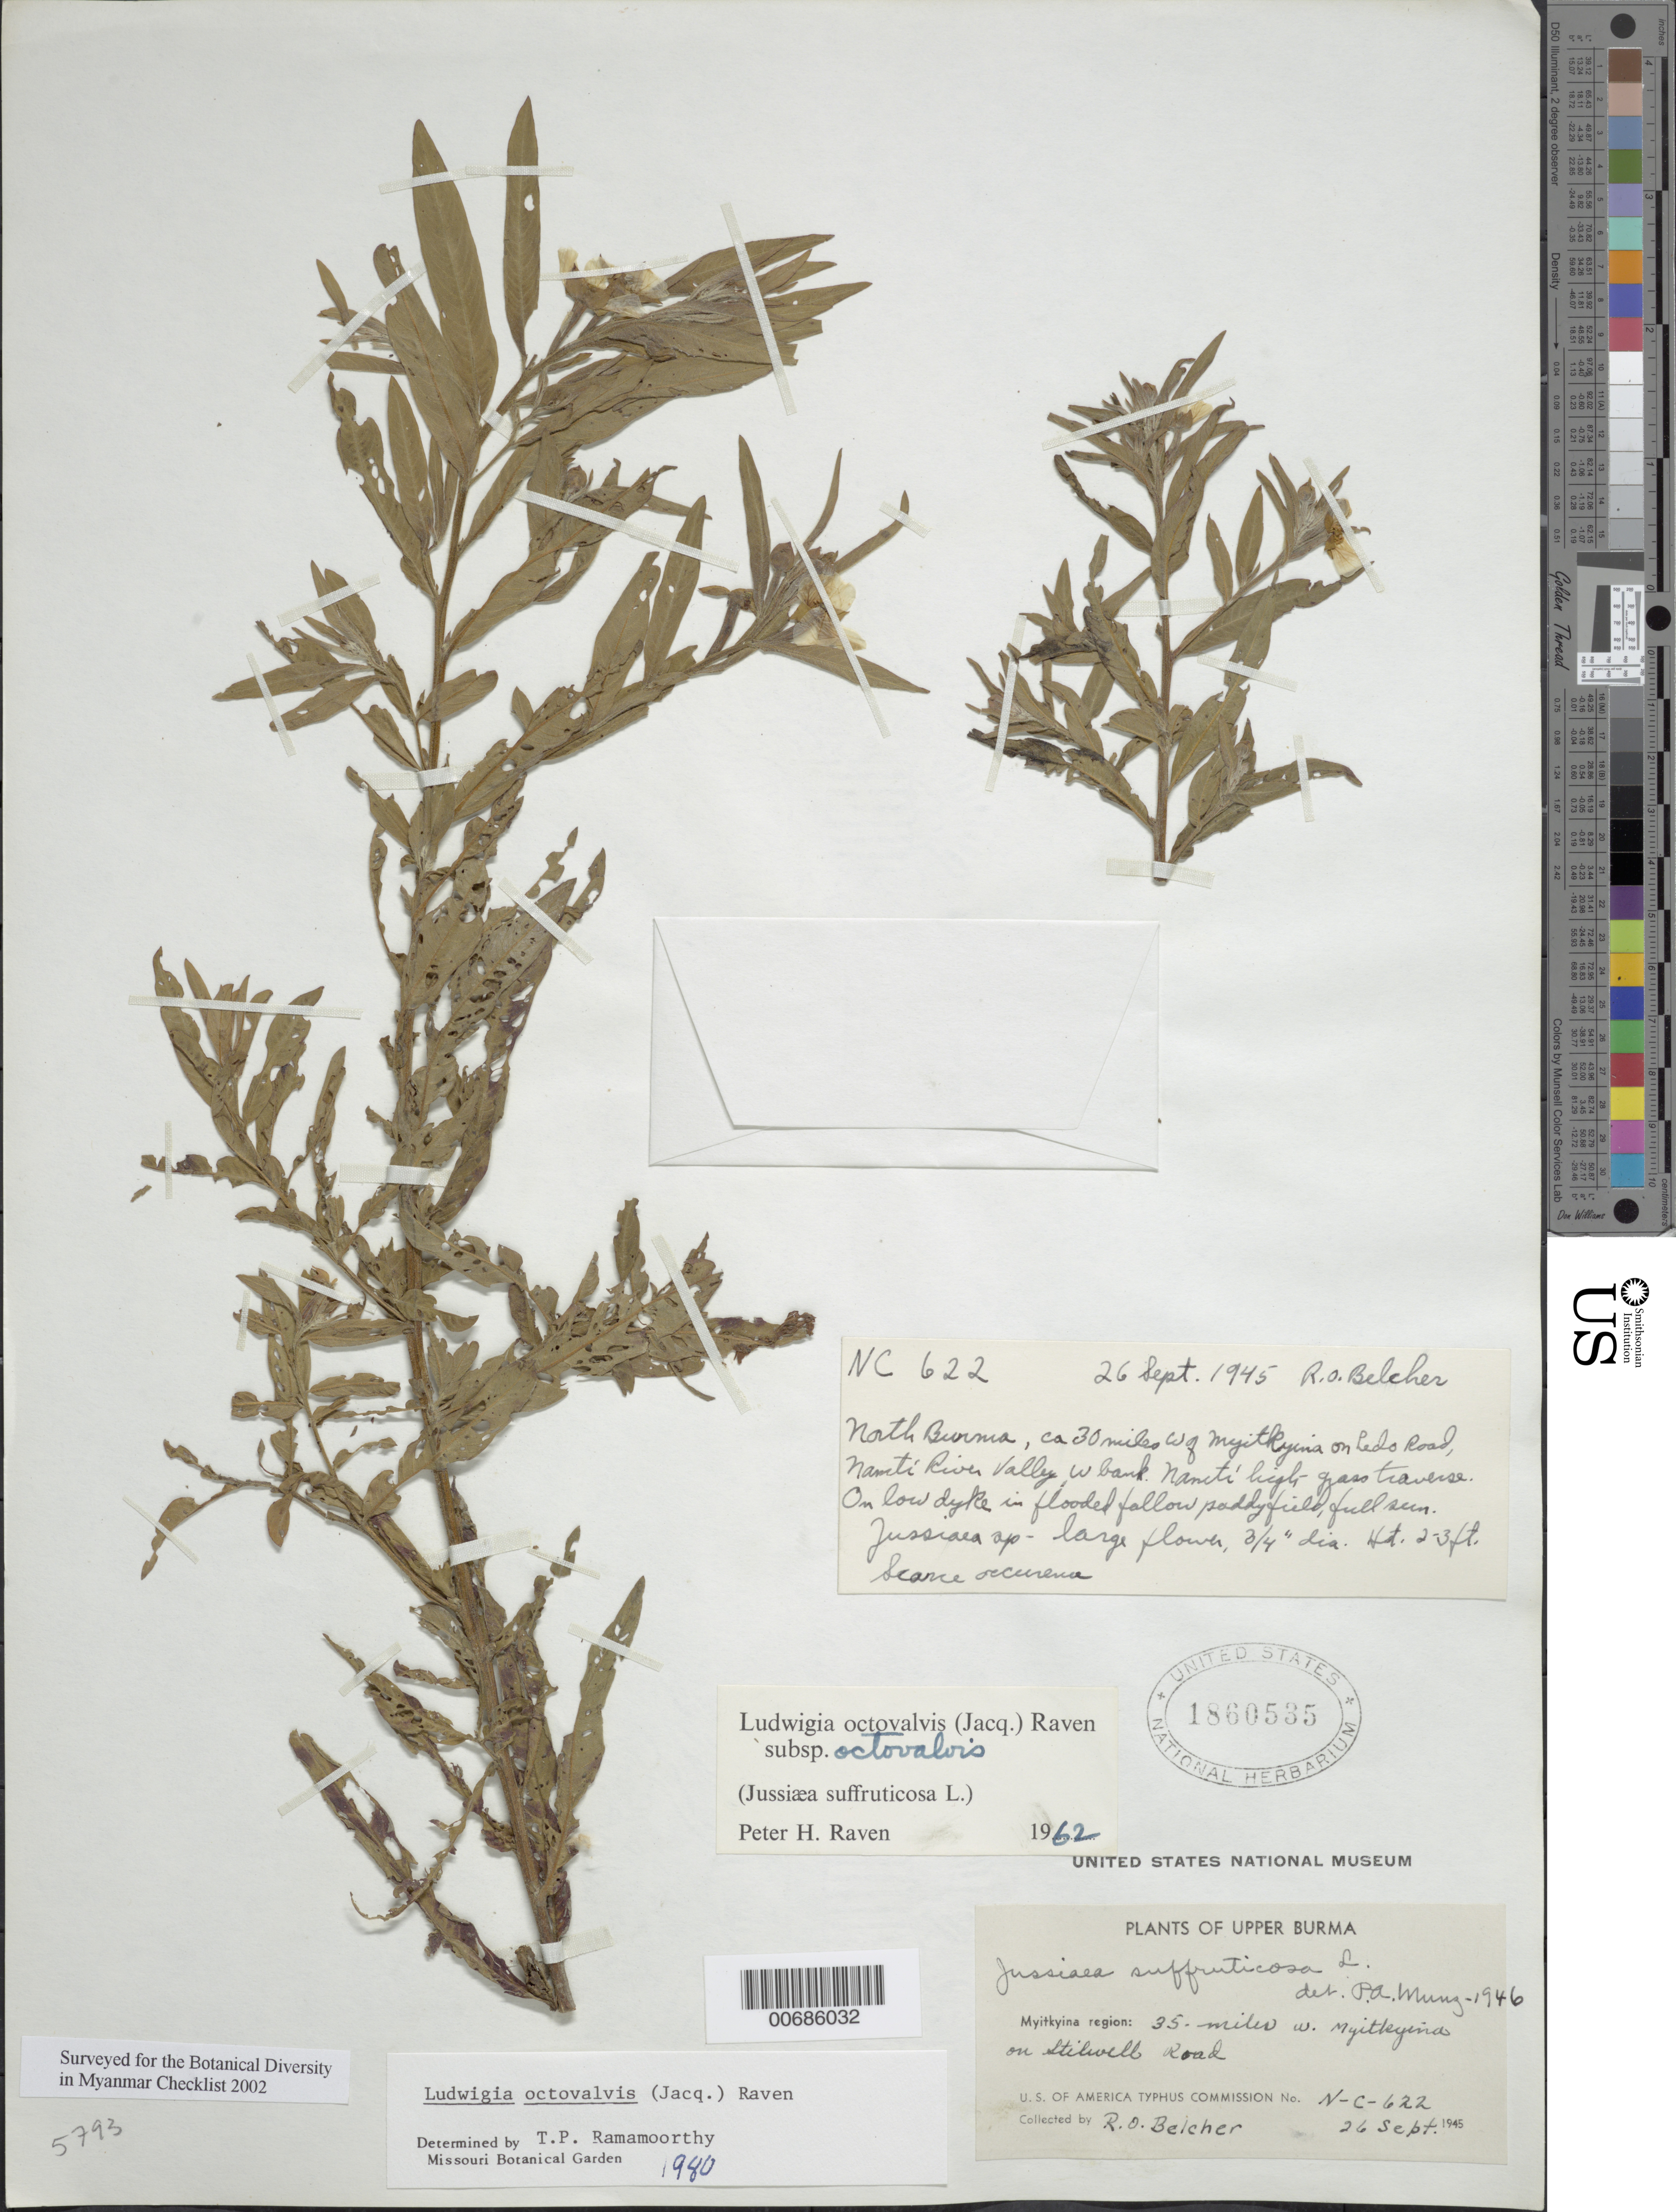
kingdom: Plantae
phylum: Tracheophyta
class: Magnoliopsida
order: Myrtales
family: Onagraceae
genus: Ludwigia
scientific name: Ludwigia octovalvis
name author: (Jacq.) P.H. Raven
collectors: R. Belcher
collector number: NC 622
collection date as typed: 26 Sep 1945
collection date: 1945-09-26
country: Myanmar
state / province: Kachin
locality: Myitkyina, 30 mi. W of, along Ledo Road, Namti River Valley, W bank Namti R.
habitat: High grass traverse, flooded fallow paddy fiels, full sun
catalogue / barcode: US 1860535